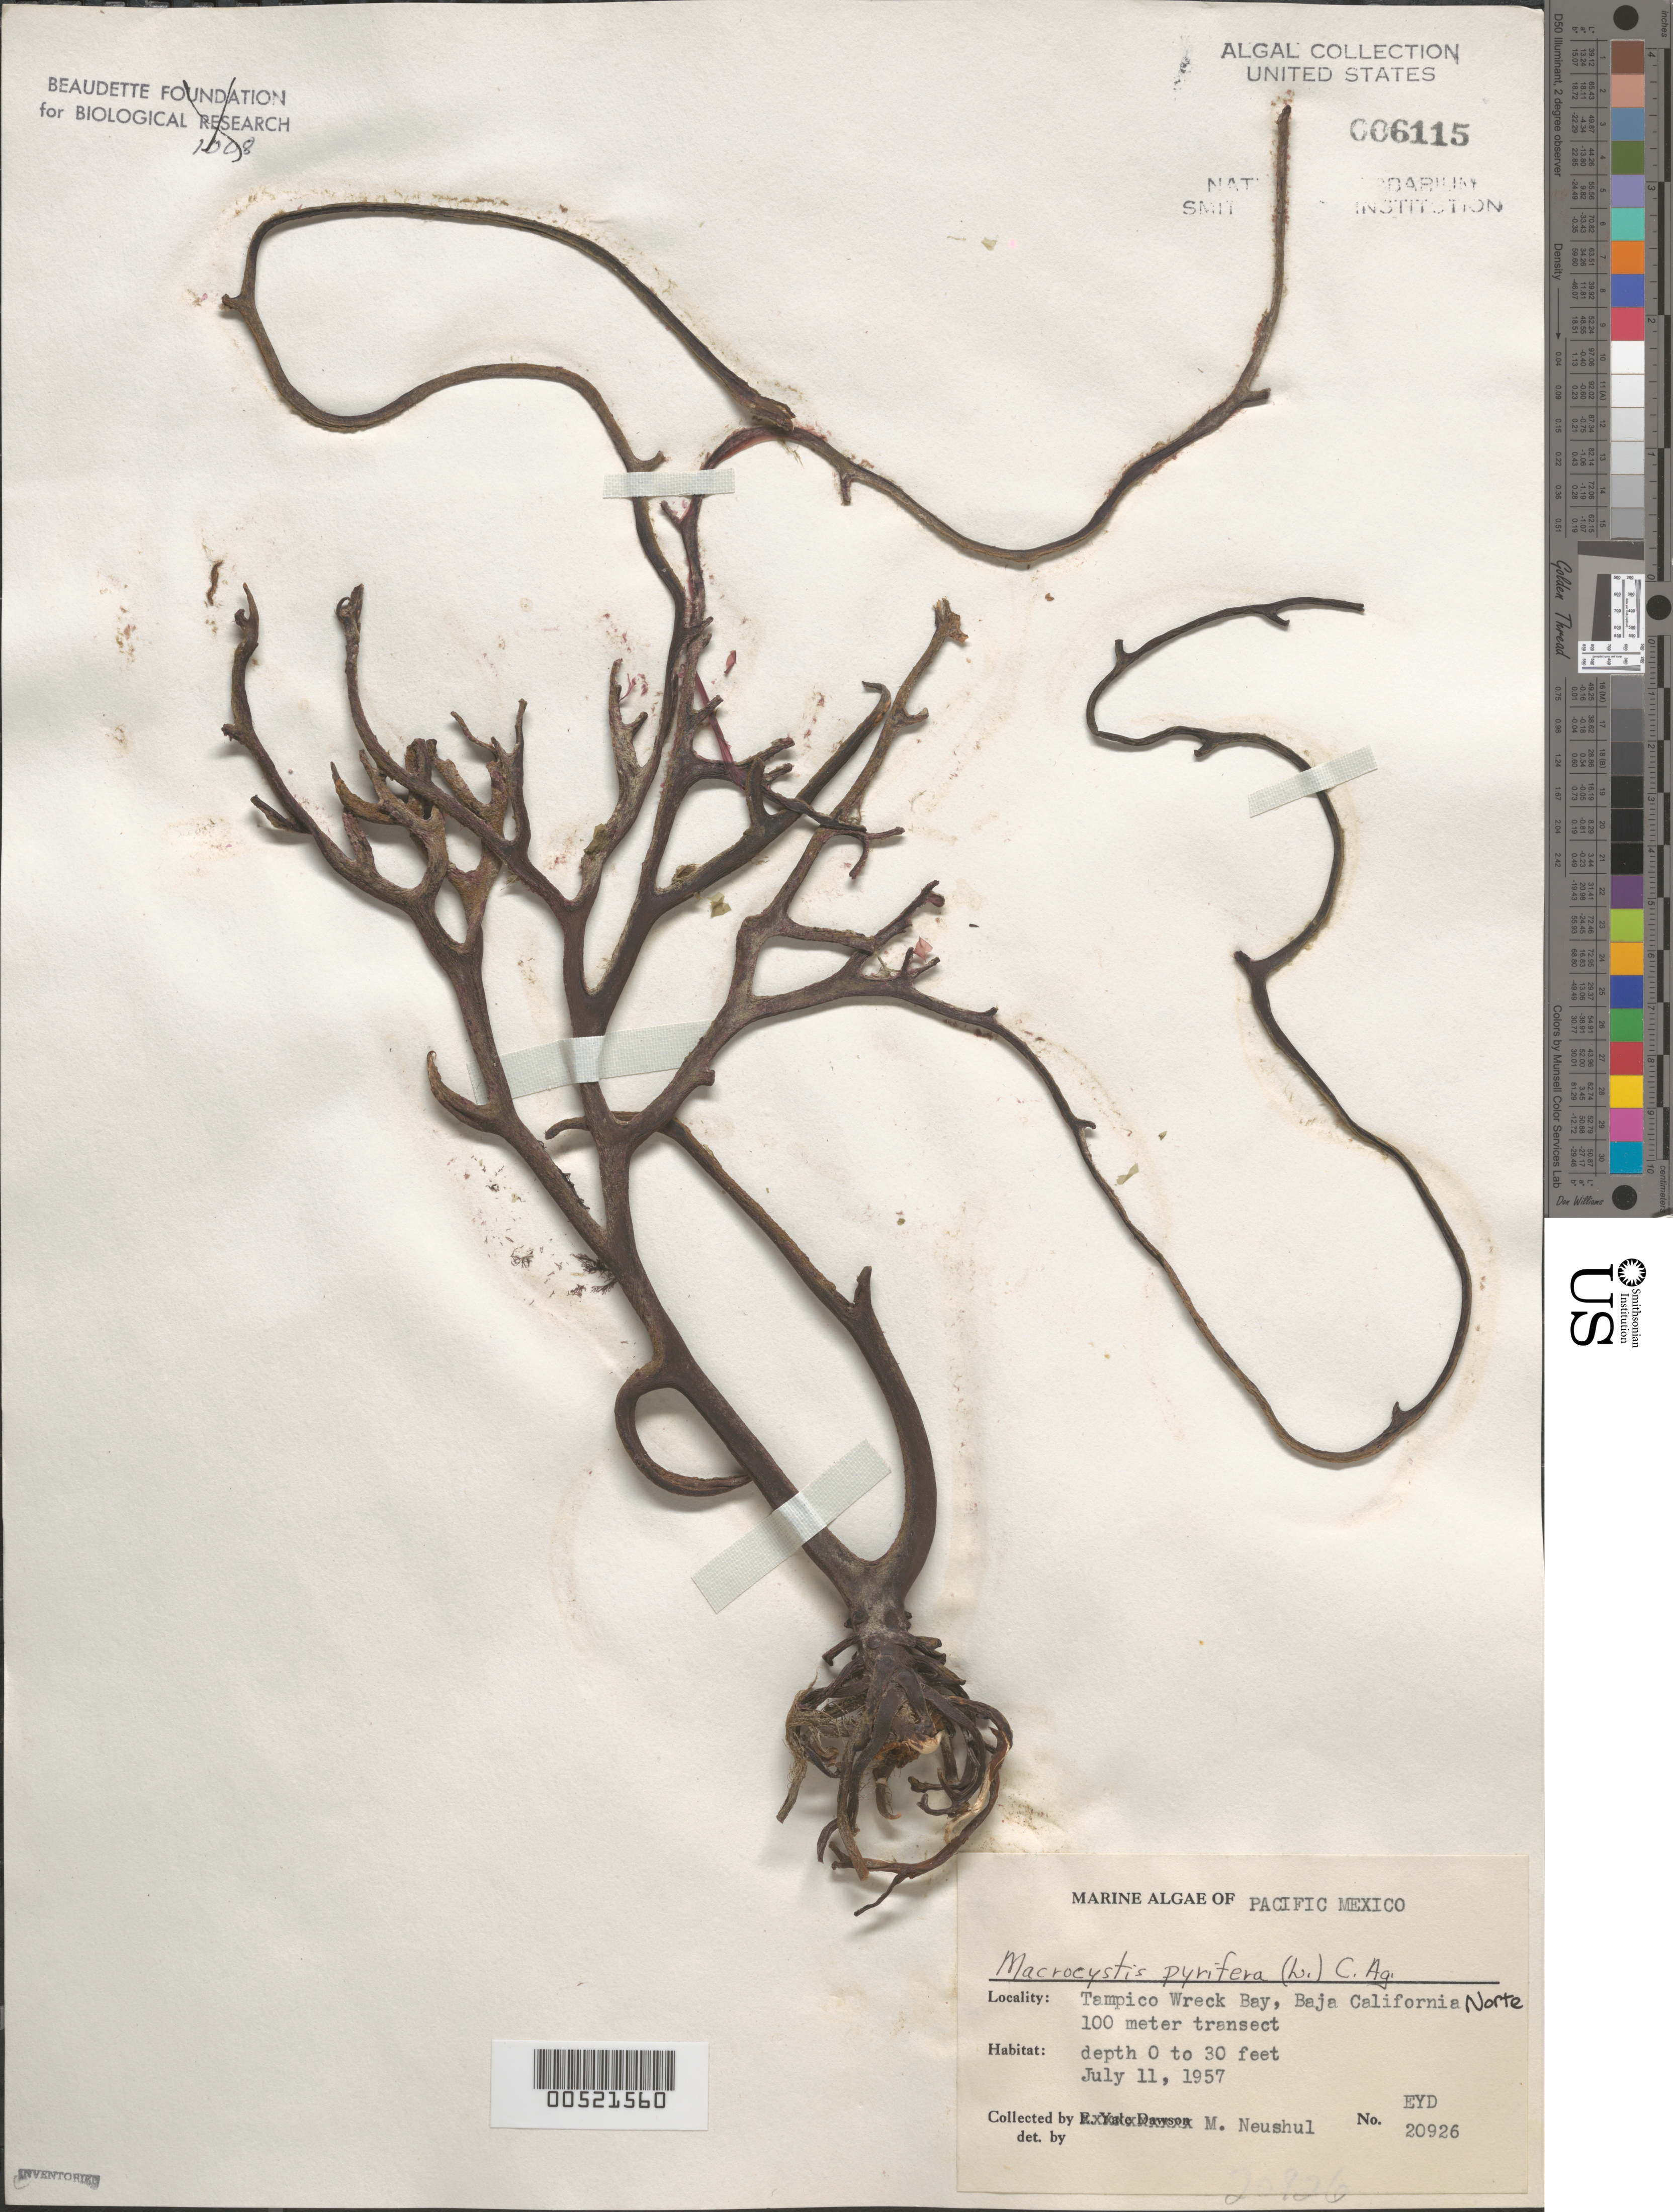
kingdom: Chromista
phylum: Ochrophyta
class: Phaeophyceae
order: Laminariales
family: Laminariaceae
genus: Macrocystis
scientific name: Macrocystis pyrifera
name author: (L.) C. Agardh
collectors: M. Neushul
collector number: EYD 20926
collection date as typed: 11 Jul 1957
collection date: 1957-07-11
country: Mexico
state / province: Baja California Norte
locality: Tampico Wreck Bay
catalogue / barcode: US 6115